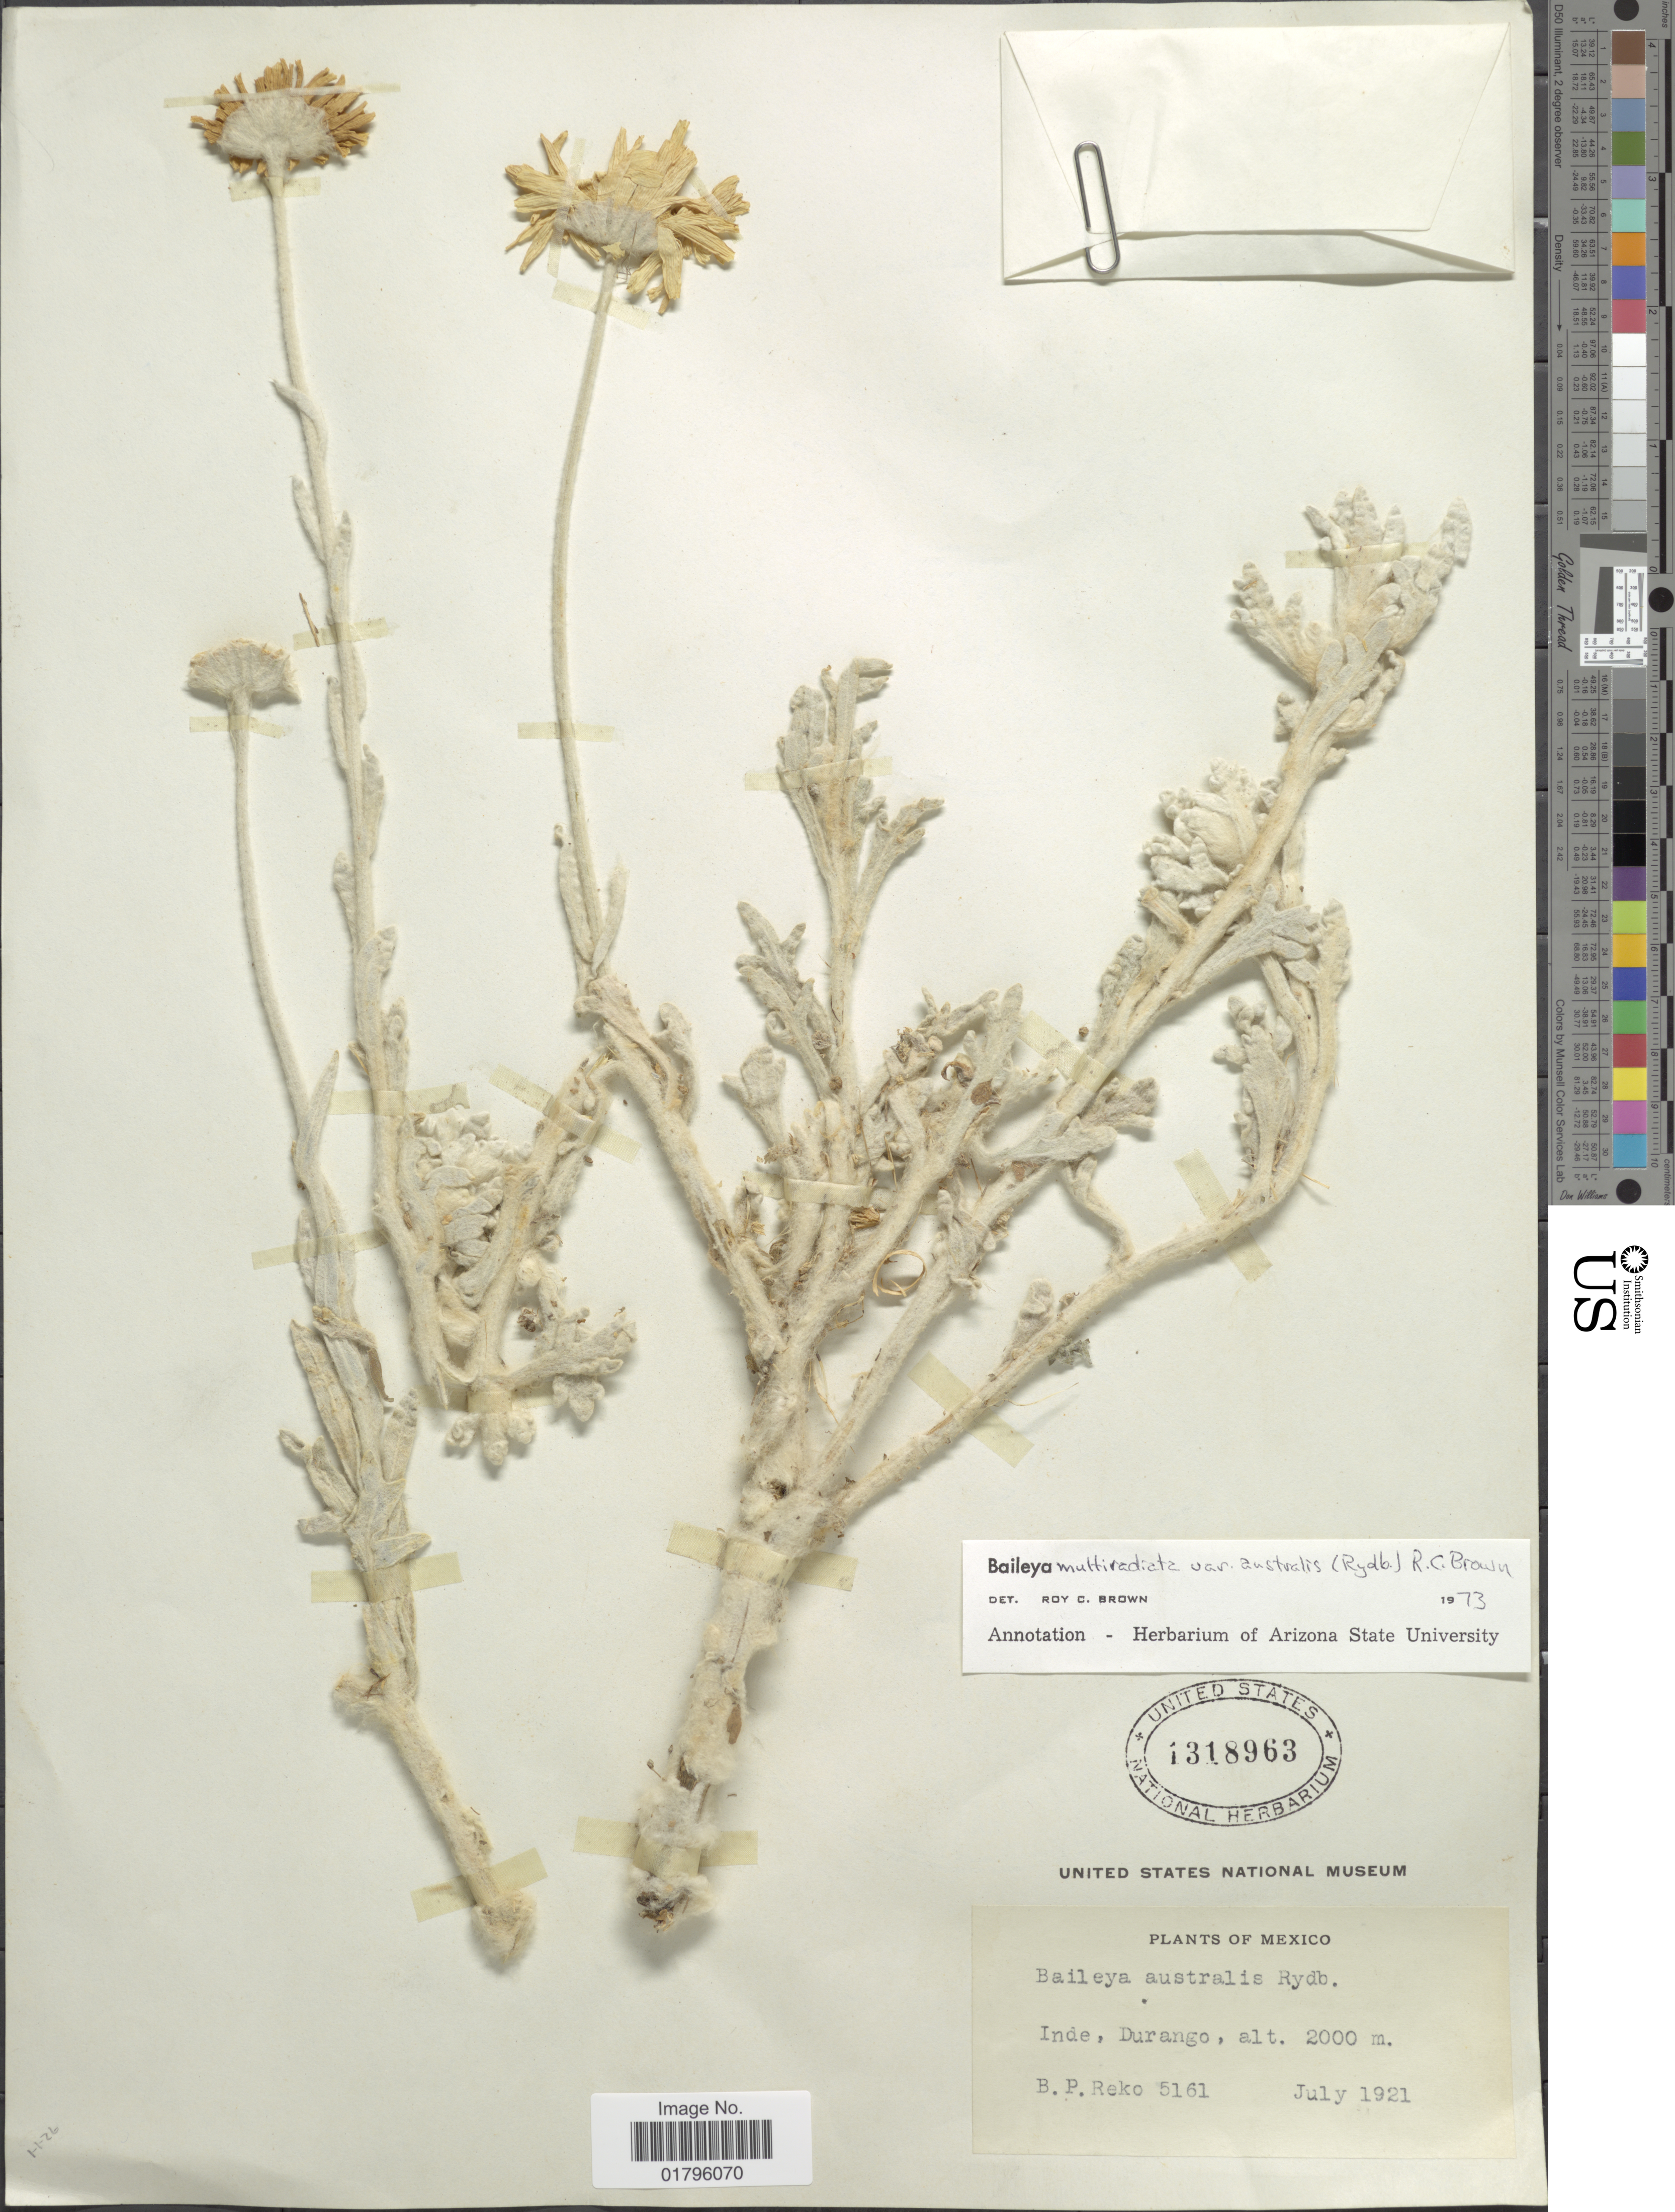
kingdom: Plantae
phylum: Tracheophyta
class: Magnoliopsida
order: Asterales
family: Asteraceae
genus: Baileya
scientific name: Baileya australis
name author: Rydb.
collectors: B. P. Reko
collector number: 5161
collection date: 1921-07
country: Mexico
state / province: Durango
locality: Inde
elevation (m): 2000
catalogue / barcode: US 1318963